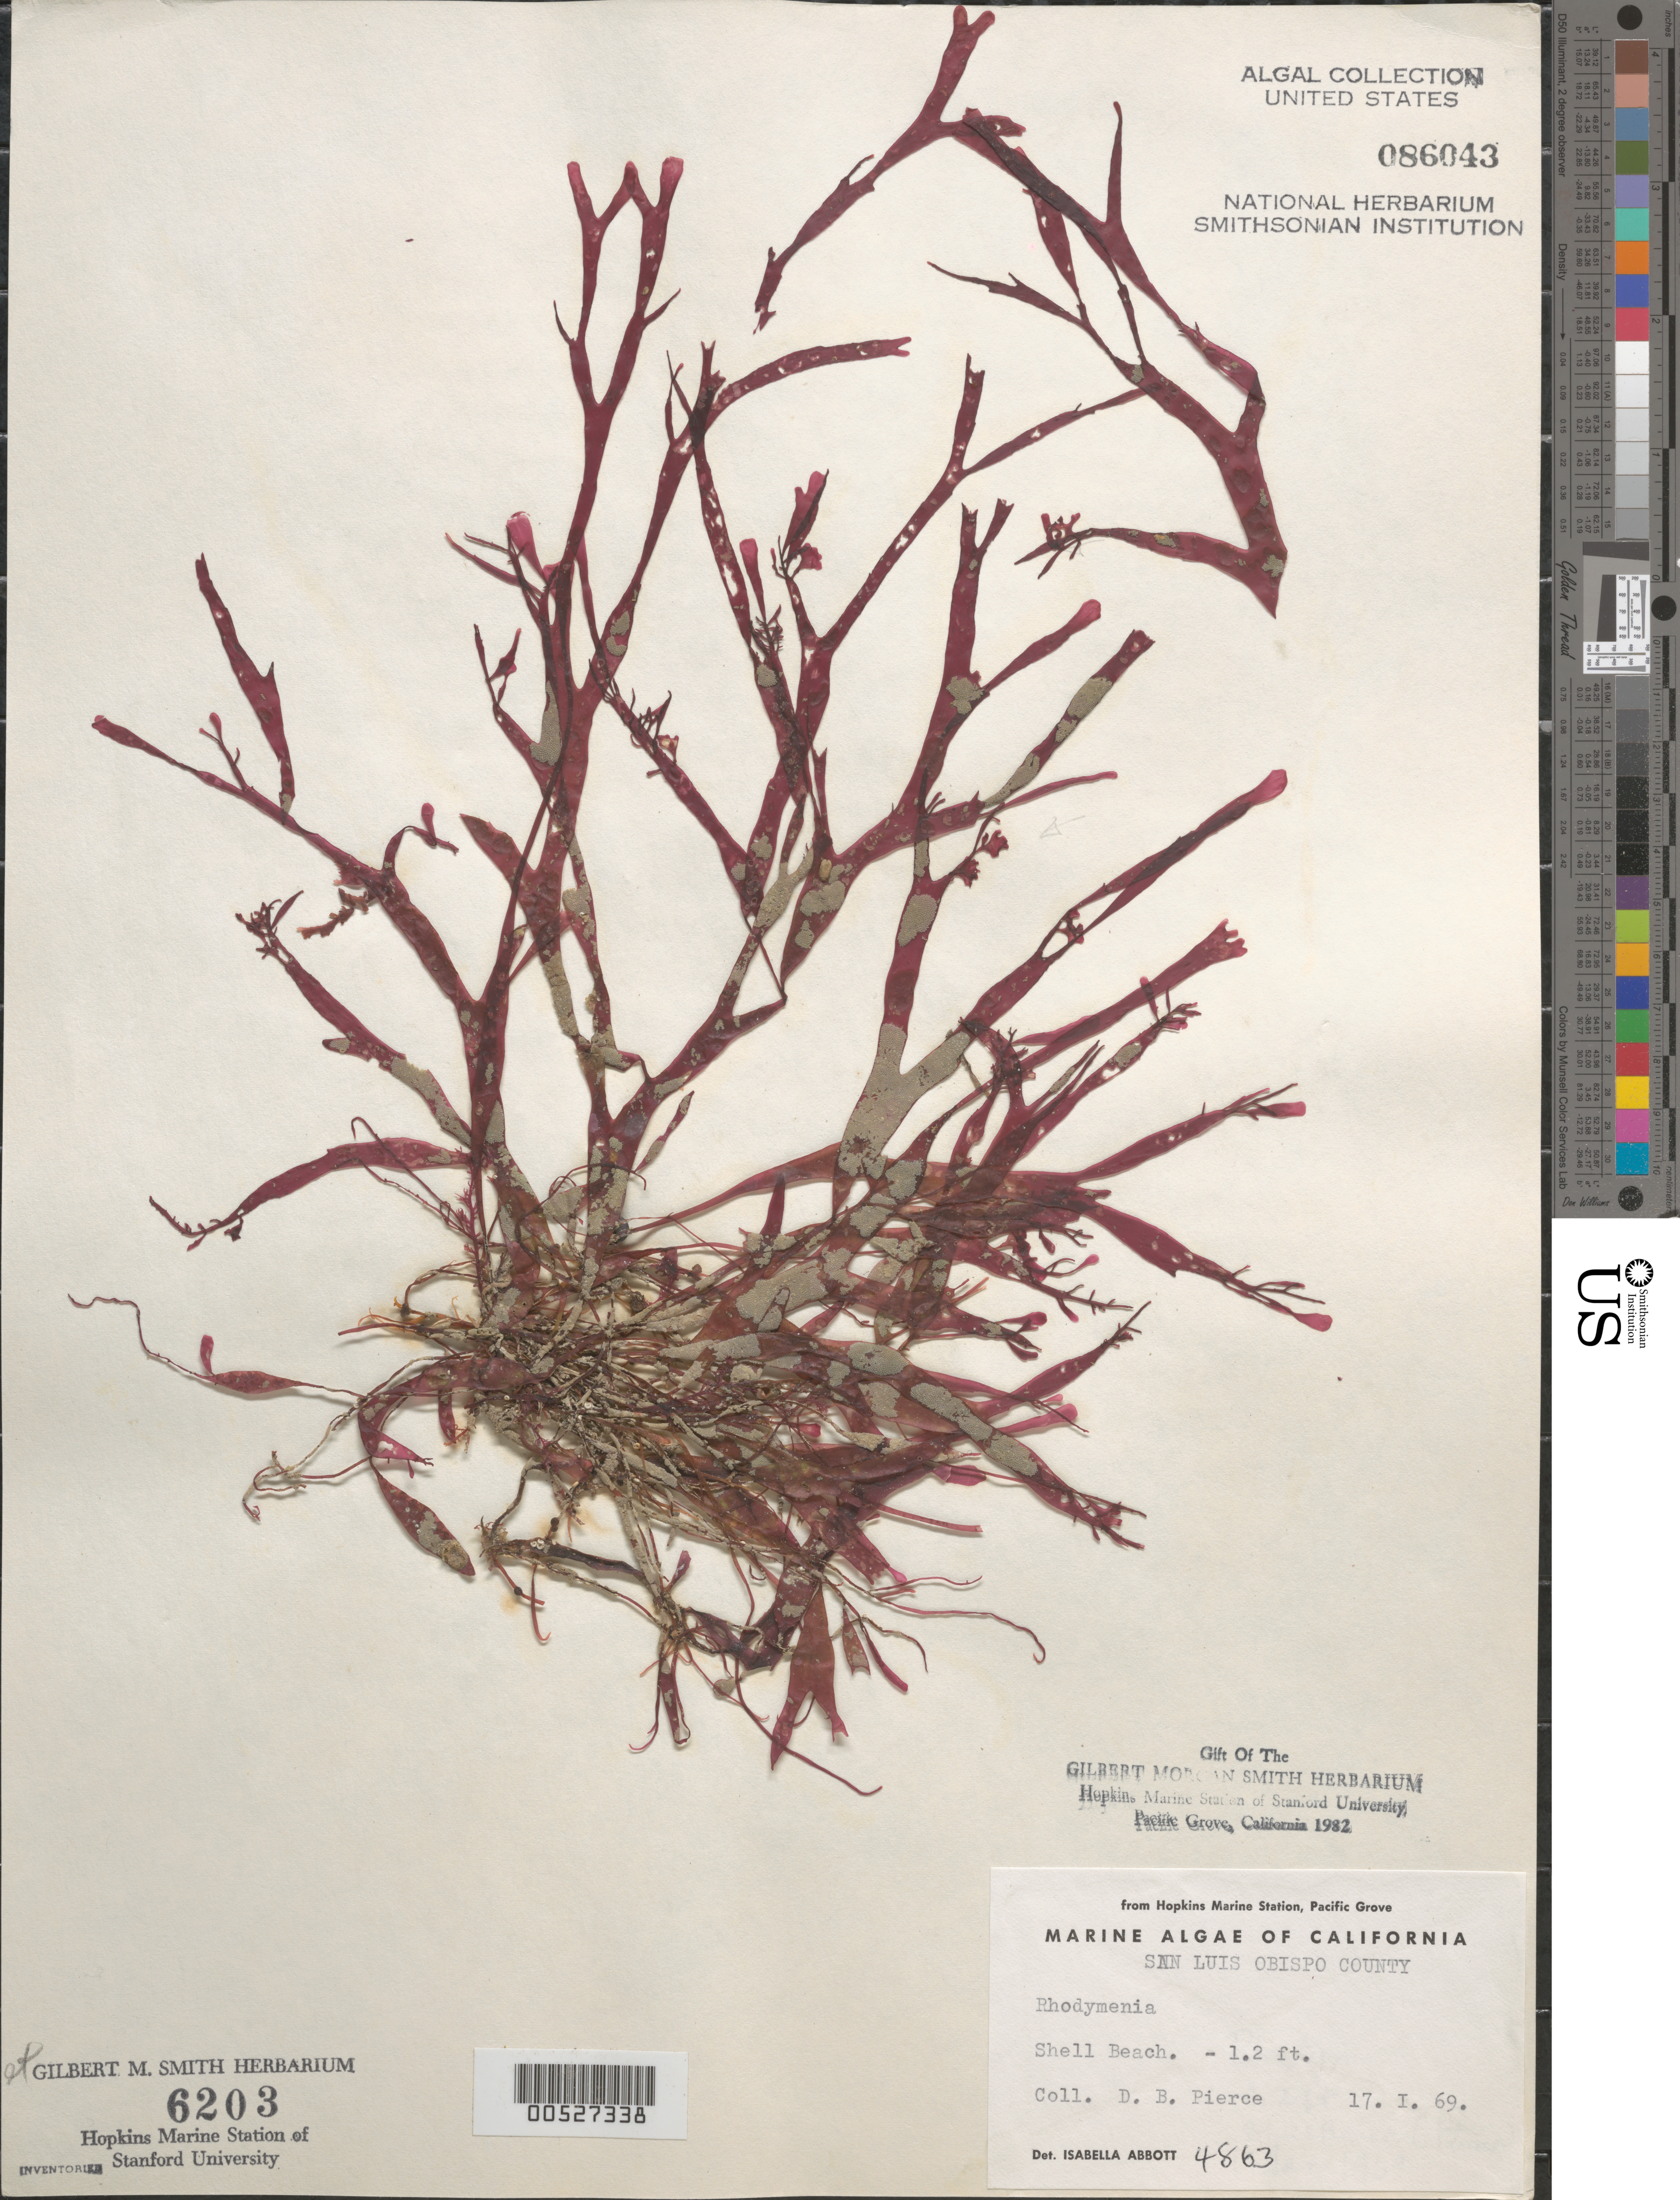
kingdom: Plantae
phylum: Rhodophyta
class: Florideophyceae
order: Rhodymeniales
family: Rhodymeniaceae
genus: Rhodymenia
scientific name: Rhodymenia sp.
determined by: Abbott, Isabella A.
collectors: D. Pierce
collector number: IAA 4863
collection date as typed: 17 Jan 1969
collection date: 1969-01-17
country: United States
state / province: California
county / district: San Luis Obispo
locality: Shell Beach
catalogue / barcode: US 86043